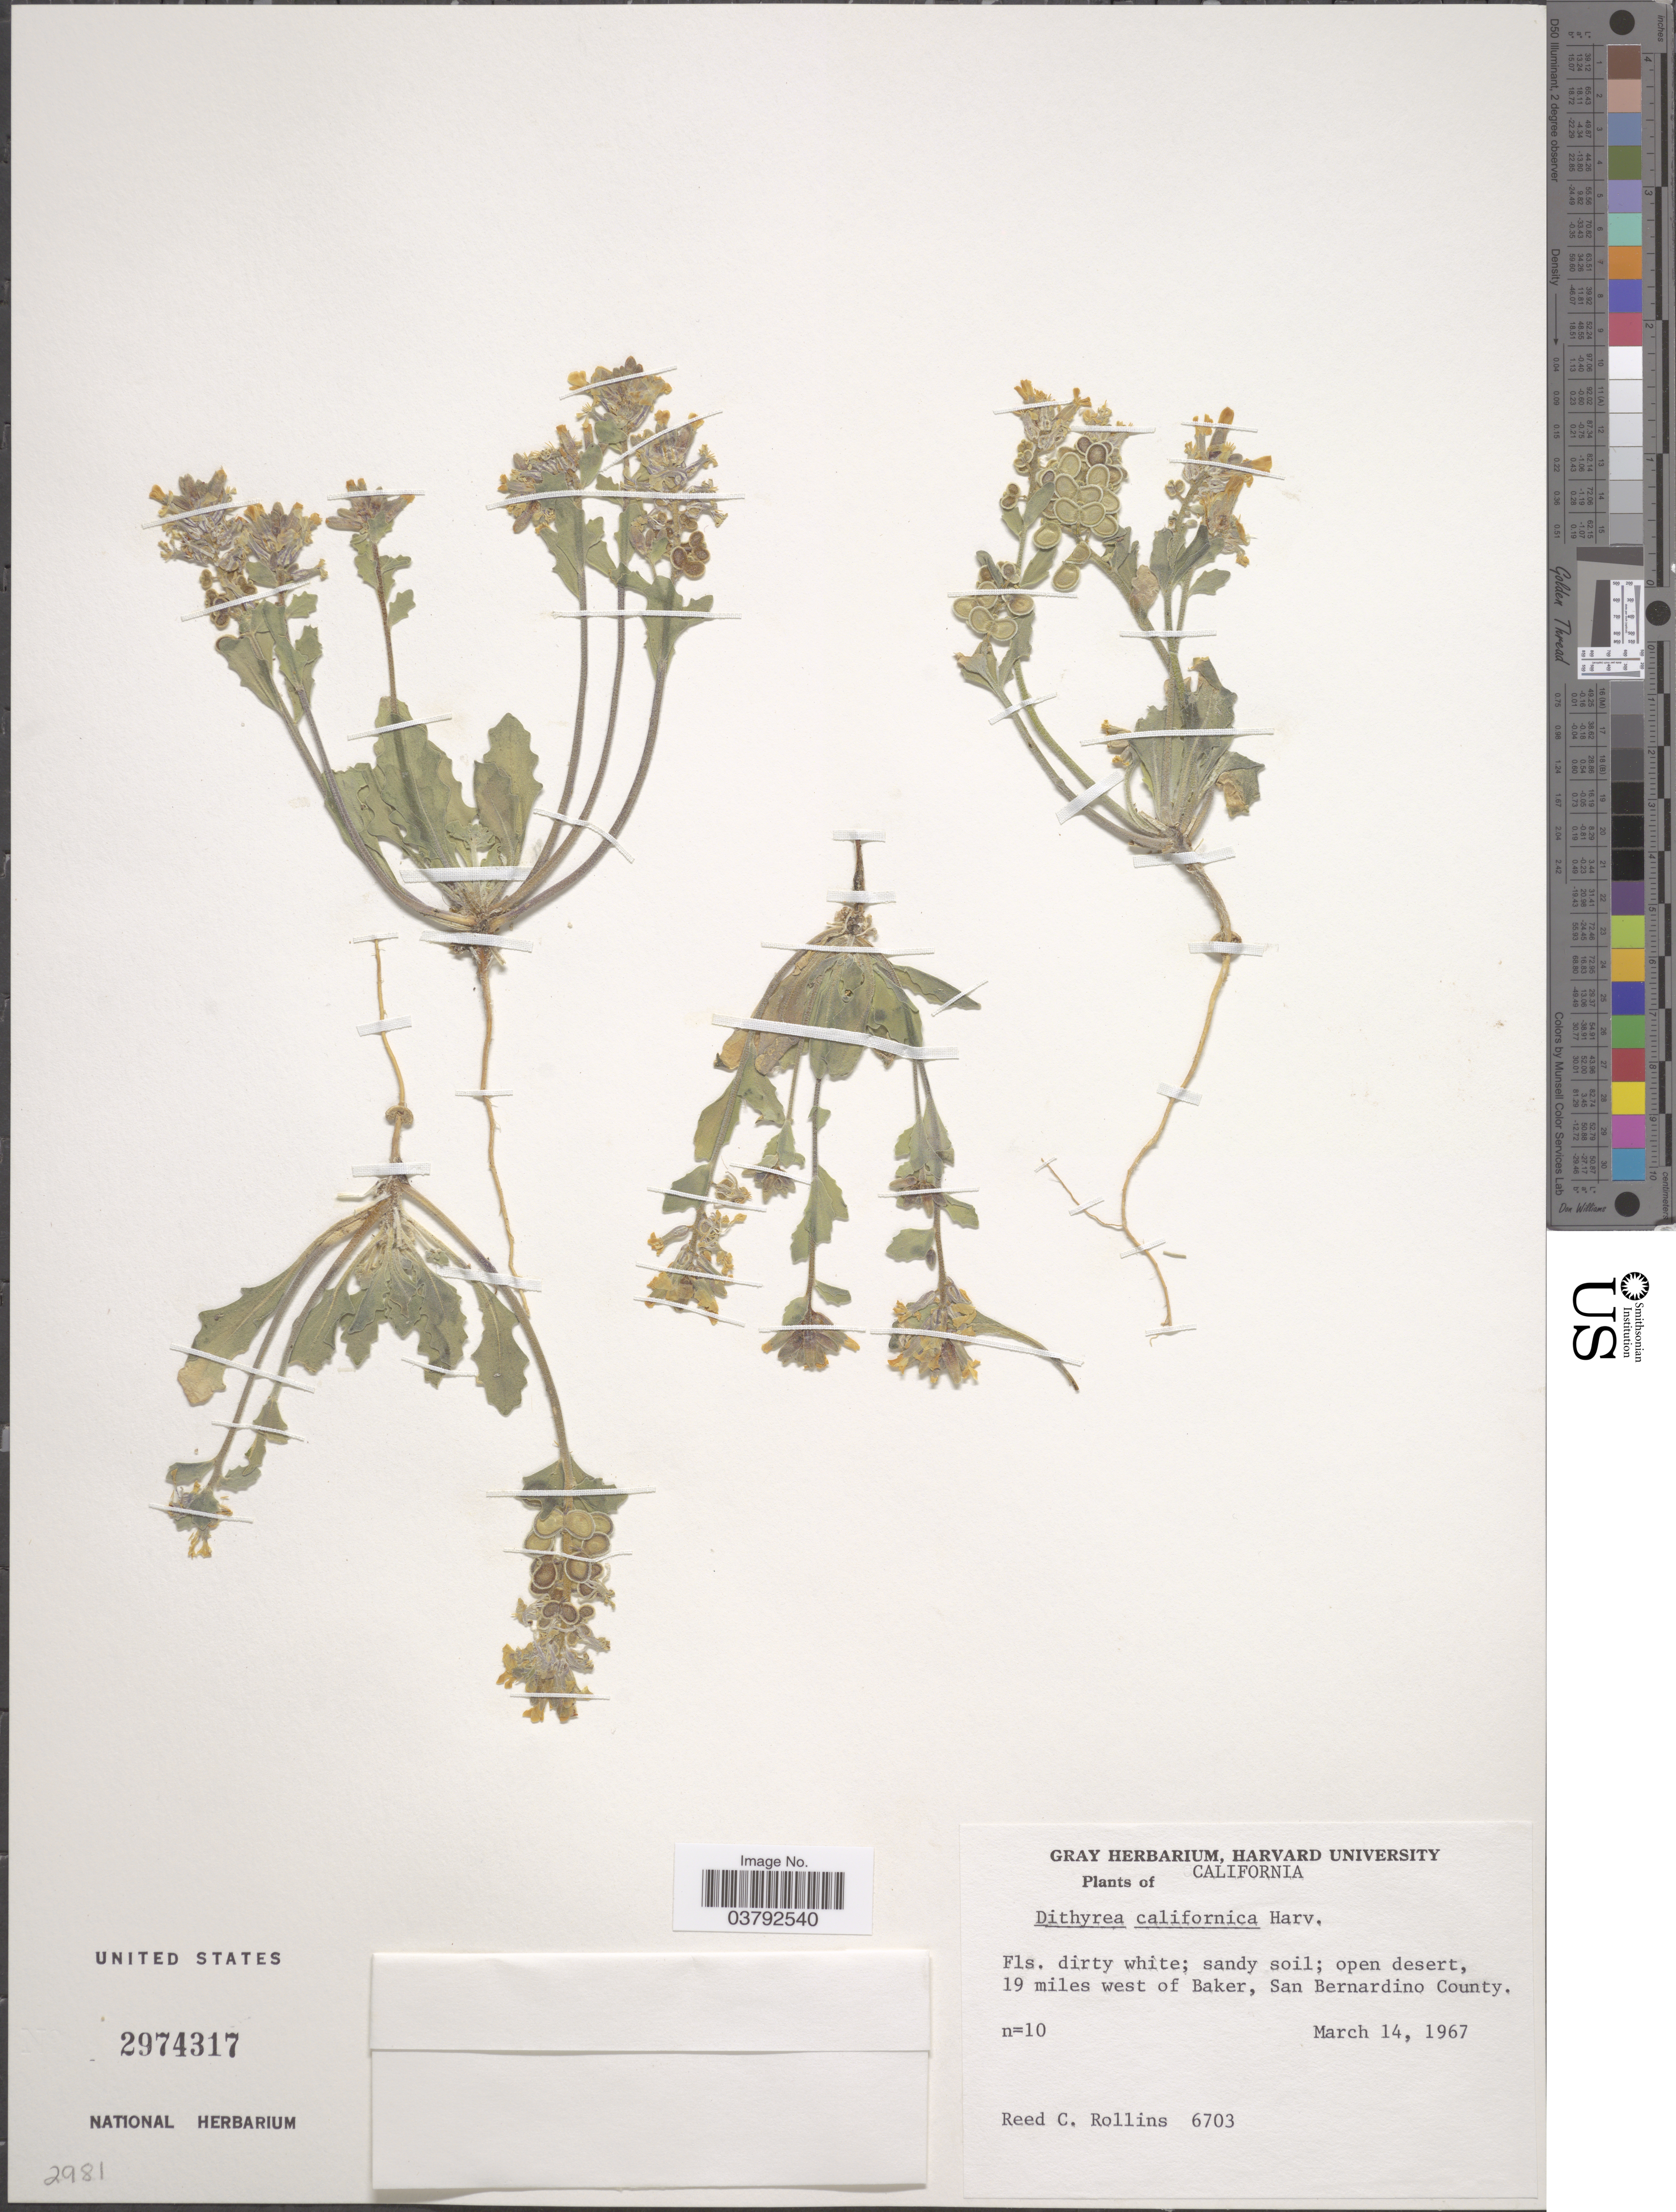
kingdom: Plantae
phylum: Tracheophyta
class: Magnoliopsida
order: Brassicales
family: Brassicaceae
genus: Dithyrea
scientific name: Dithyrea californica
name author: Harv.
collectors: R. C. Rollins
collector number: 6703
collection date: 1967-03-14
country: United States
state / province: California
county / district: San Bernardino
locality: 19 miles west of Baker, San Bernardino County.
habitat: sandy soil; open desert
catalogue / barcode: US 2974317